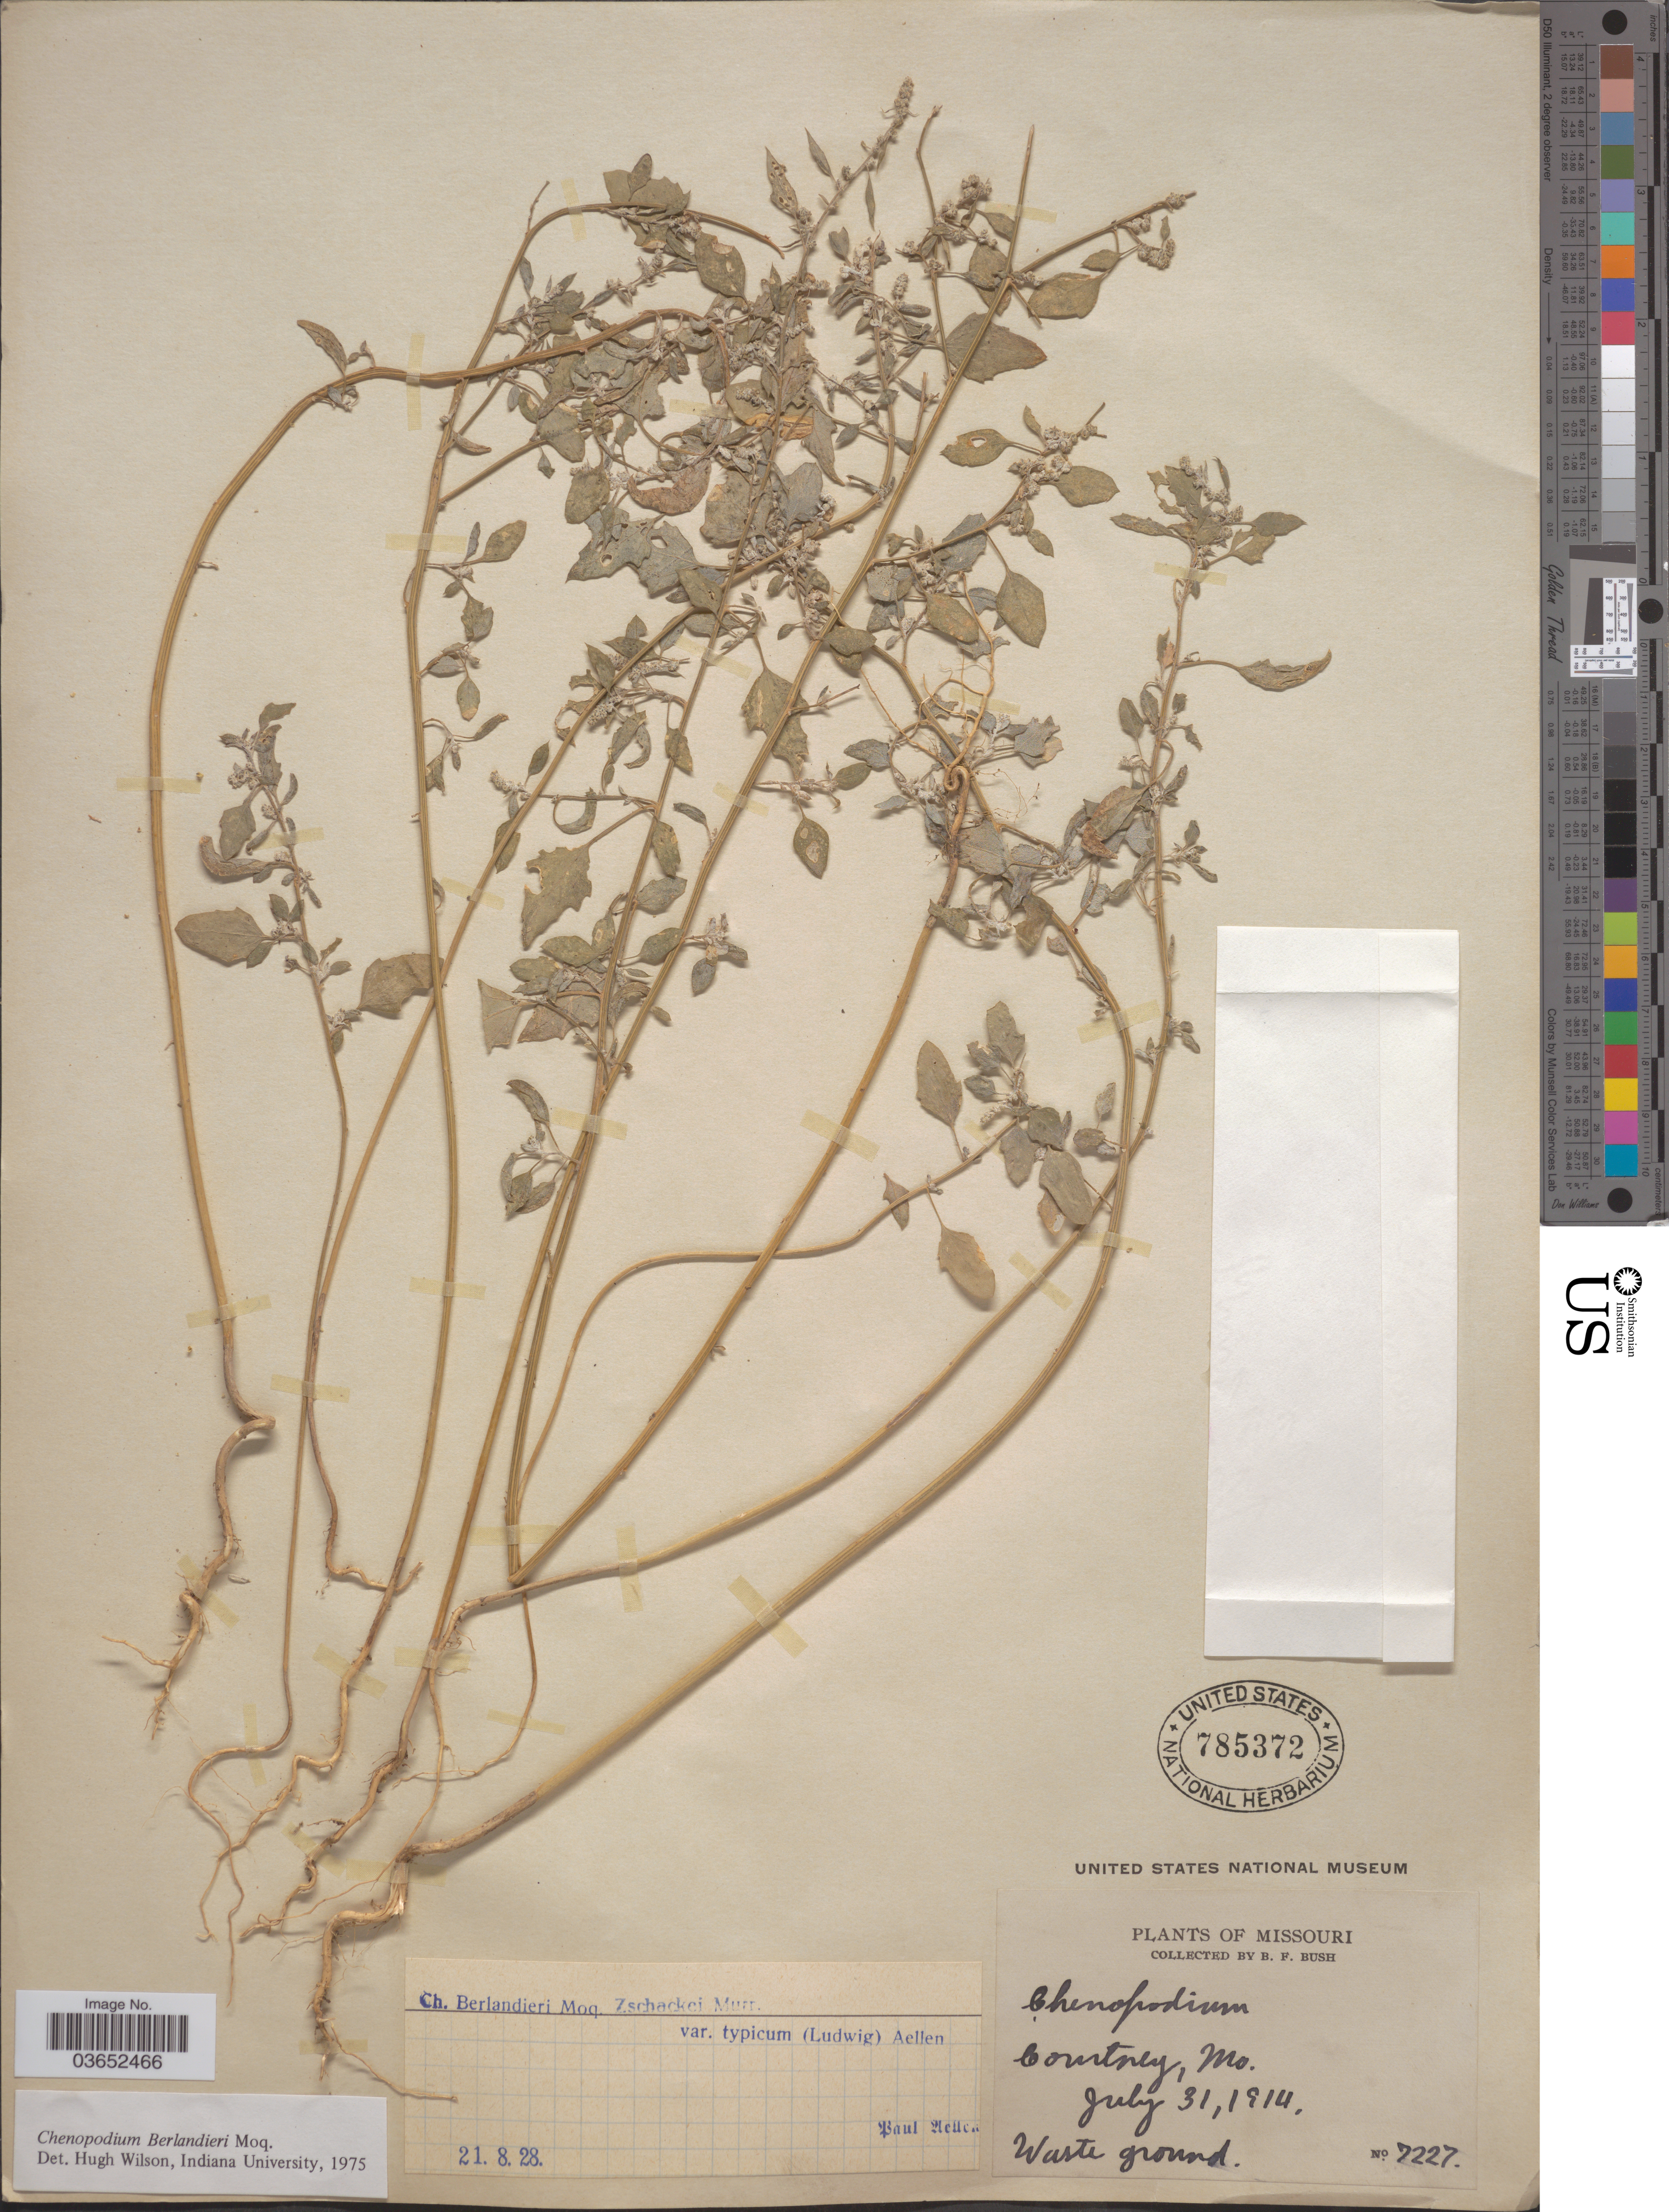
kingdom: Plantae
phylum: Tracheophyta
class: Magnoliopsida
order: Caryophyllales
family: Amaranthaceae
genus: Chenopodium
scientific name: Chenopodium berlandieri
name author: Moq.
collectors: B. F. Bush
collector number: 7227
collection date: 1914-07-31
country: United States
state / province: Missouri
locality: Courtney.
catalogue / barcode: US 785372